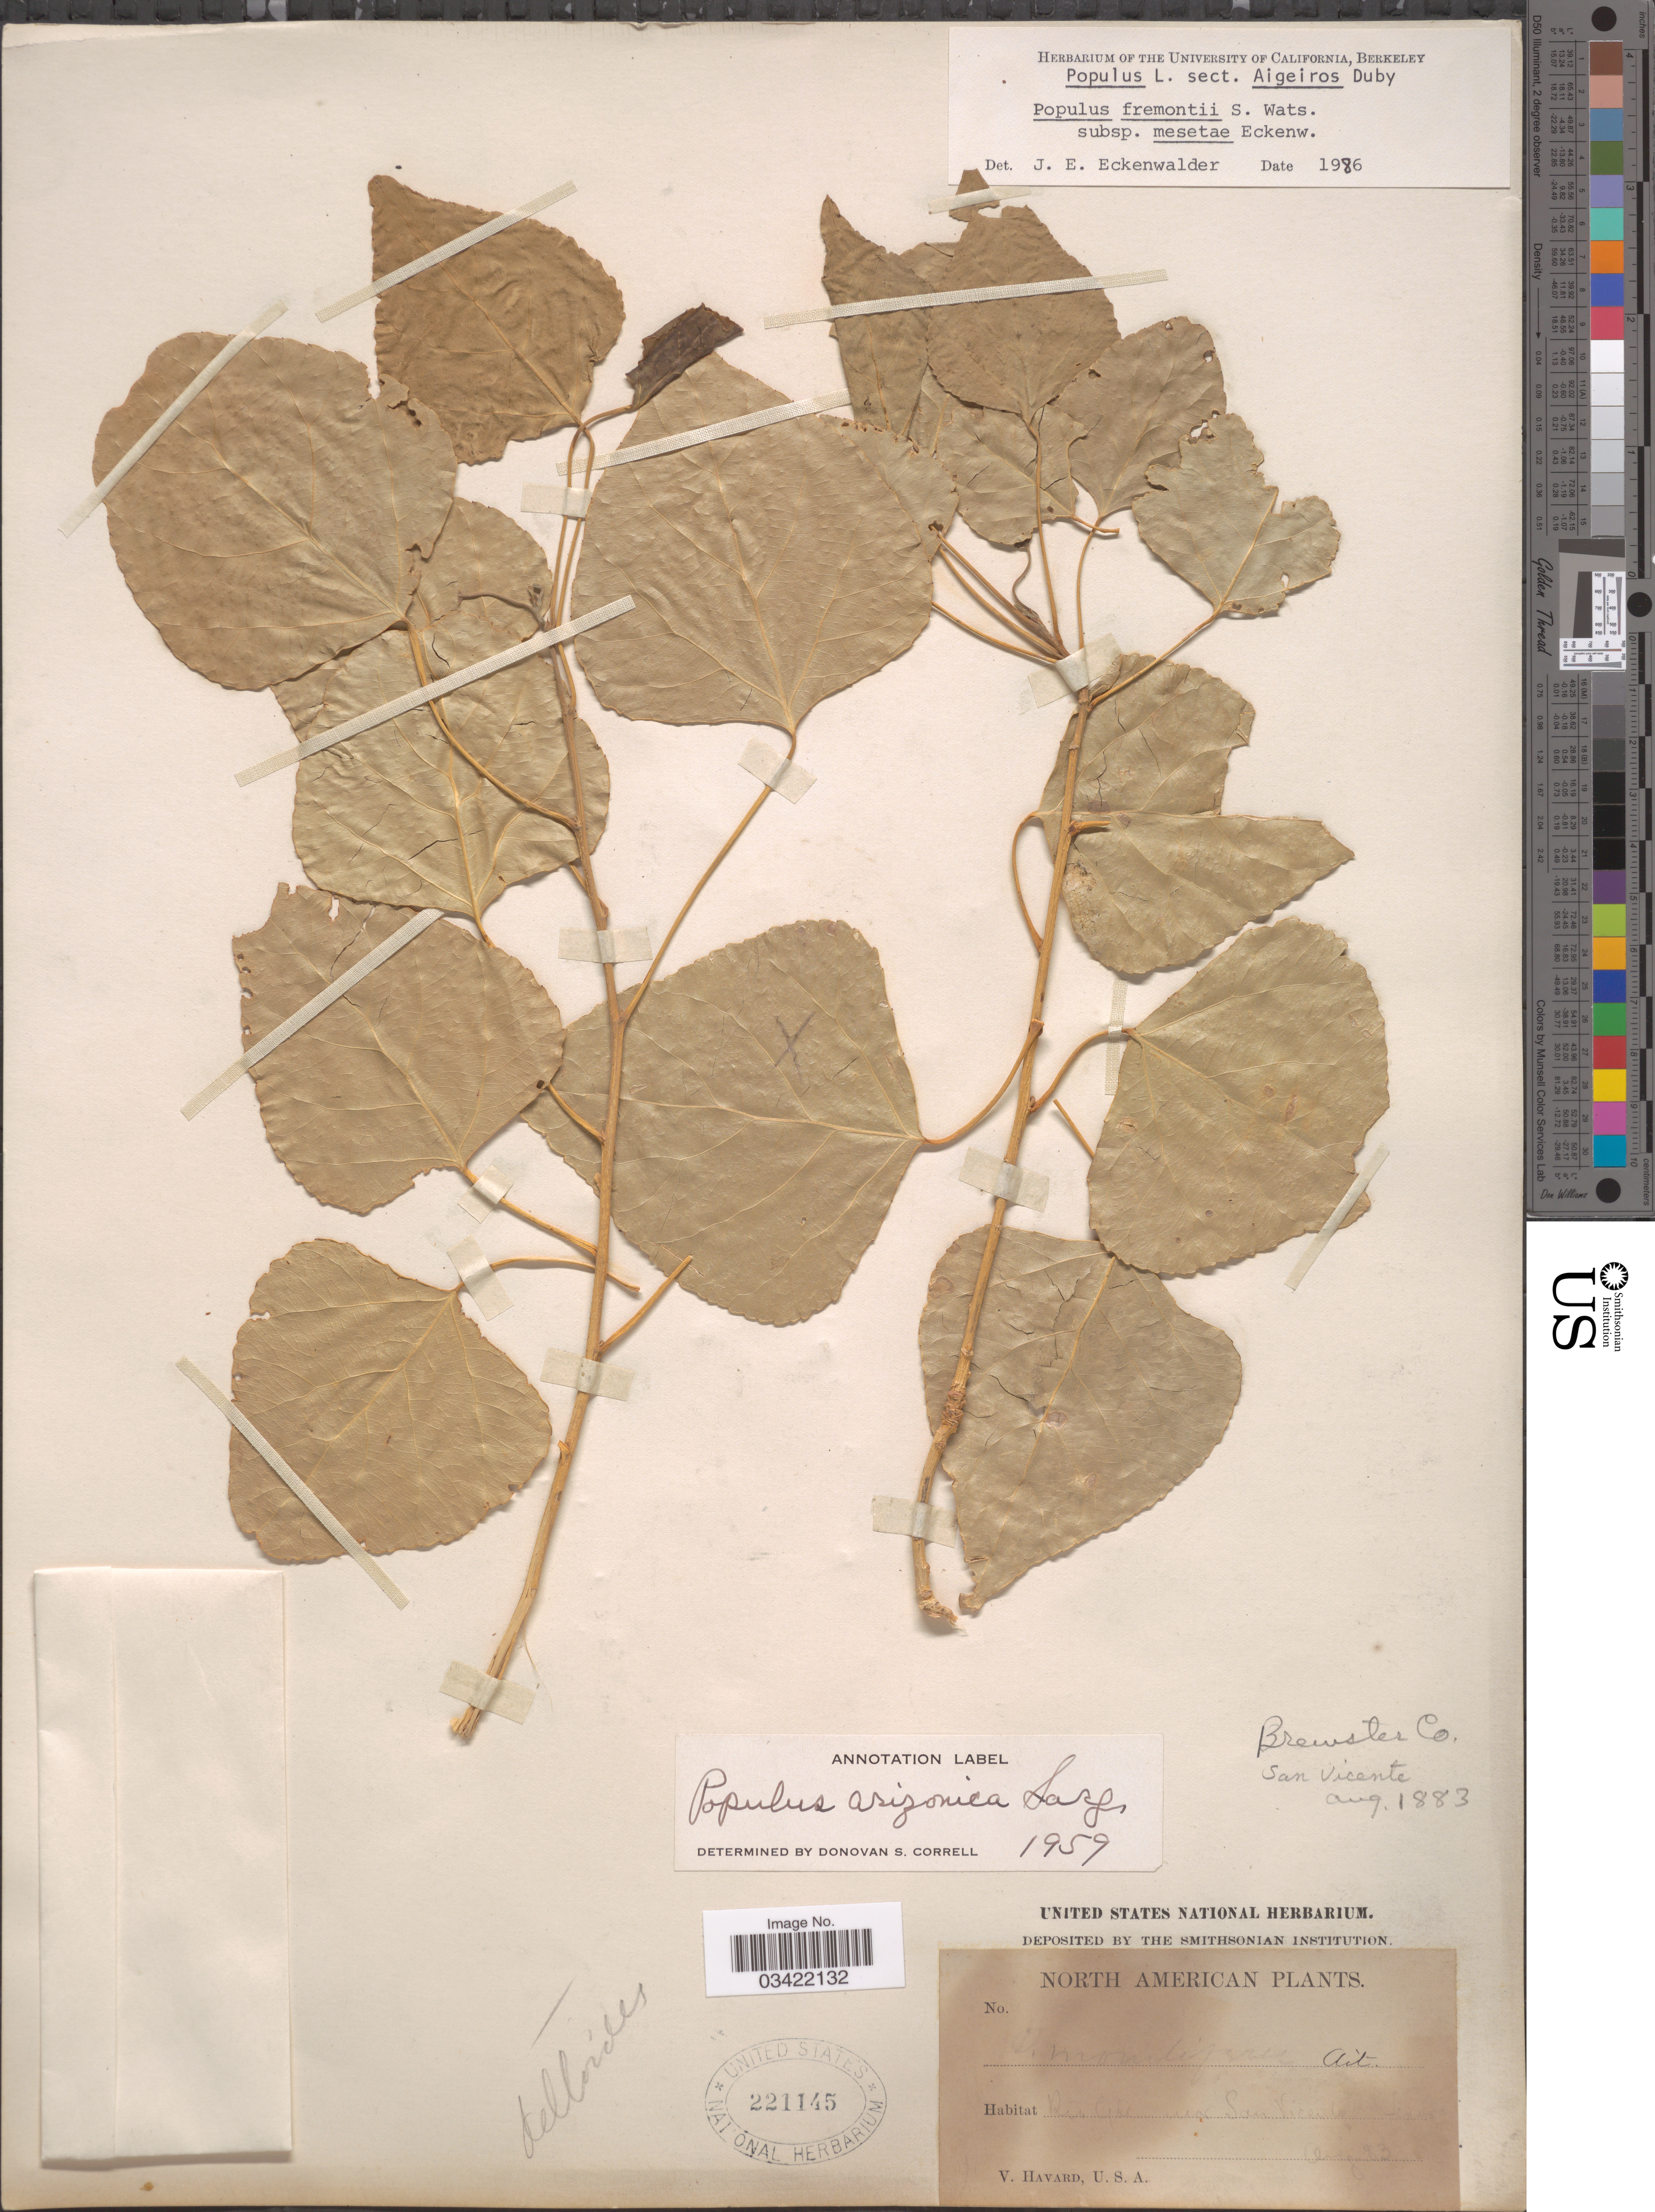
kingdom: Plantae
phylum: Tracheophyta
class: Magnoliopsida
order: Malpighiales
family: Salicaceae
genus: Populus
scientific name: Populus fremontii subsp. mesetae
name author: Eckenw.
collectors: V. Havard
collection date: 1883-08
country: United States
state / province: Texas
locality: Rio Gde. Brewster Co. San Vicente.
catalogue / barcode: US 221145